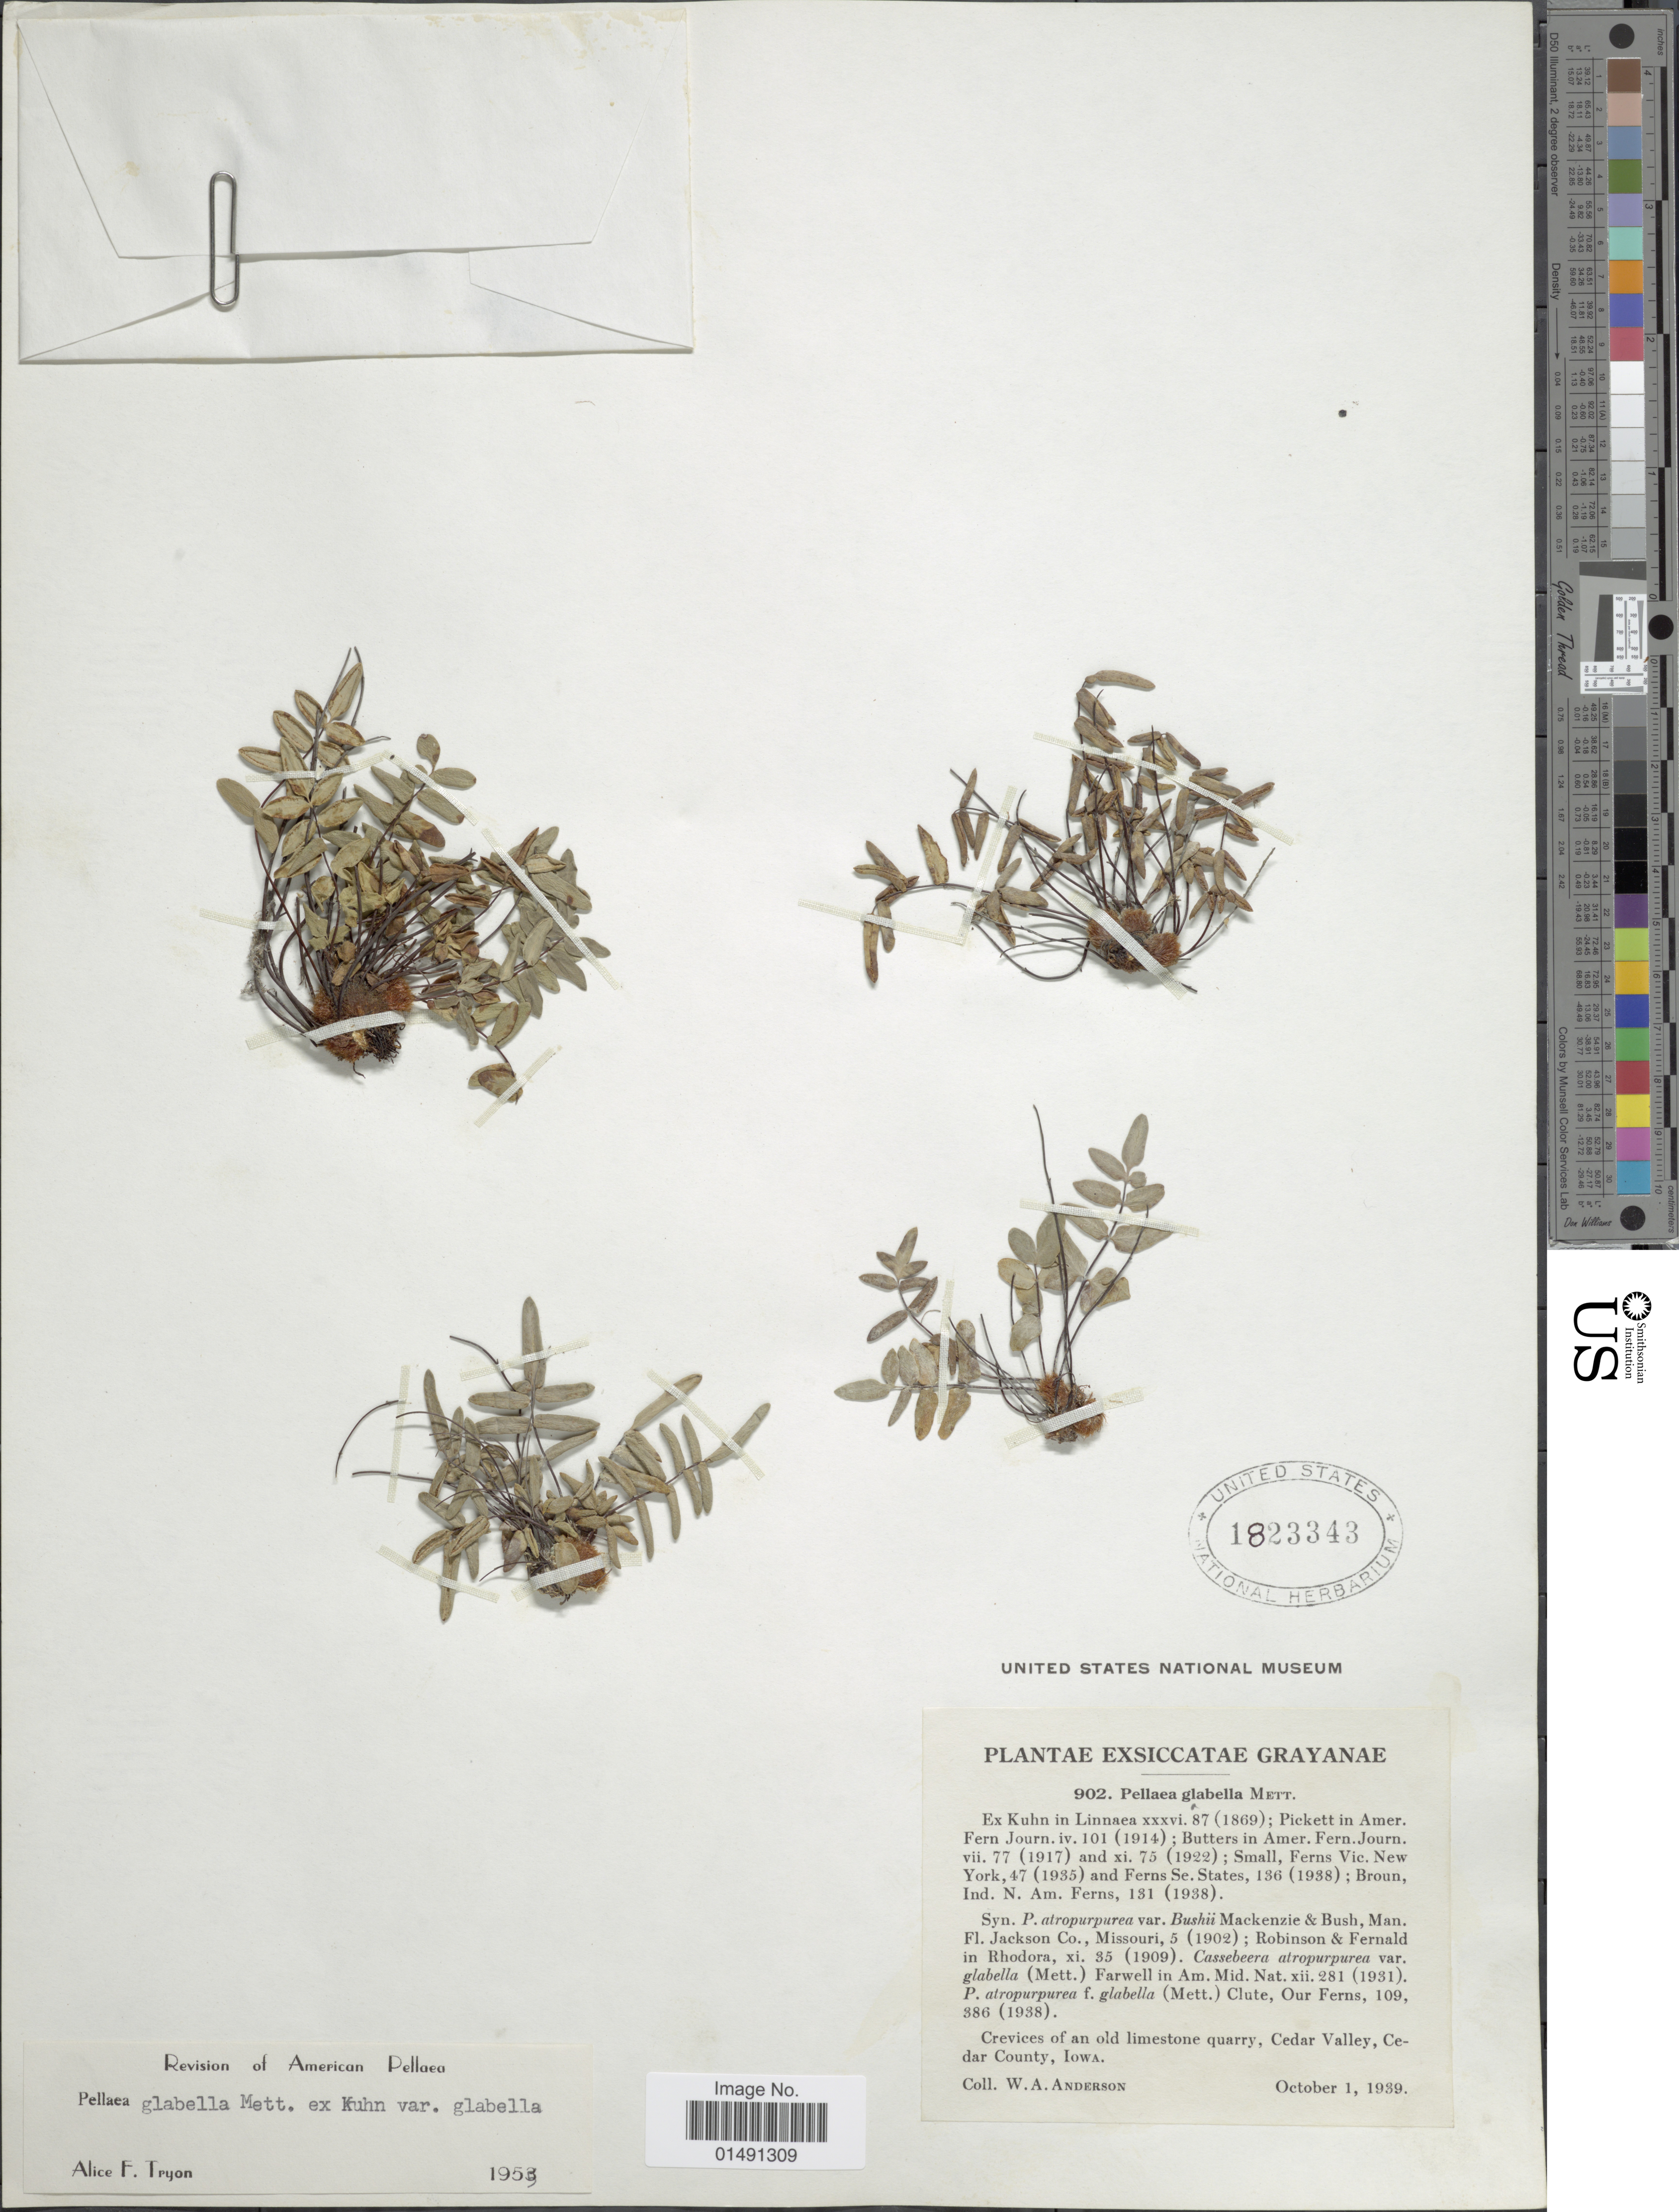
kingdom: Plantae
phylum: Tracheophyta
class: Polypodiopsida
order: Polypodiales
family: Pteridaceae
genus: Pellaea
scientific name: Pellaea glabella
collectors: W. A. Anderson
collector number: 902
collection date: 1939-10-01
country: United States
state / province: Iowa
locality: Crevices of an old limestone quarry, Cedar Valley, Cedar County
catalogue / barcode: US 1823343